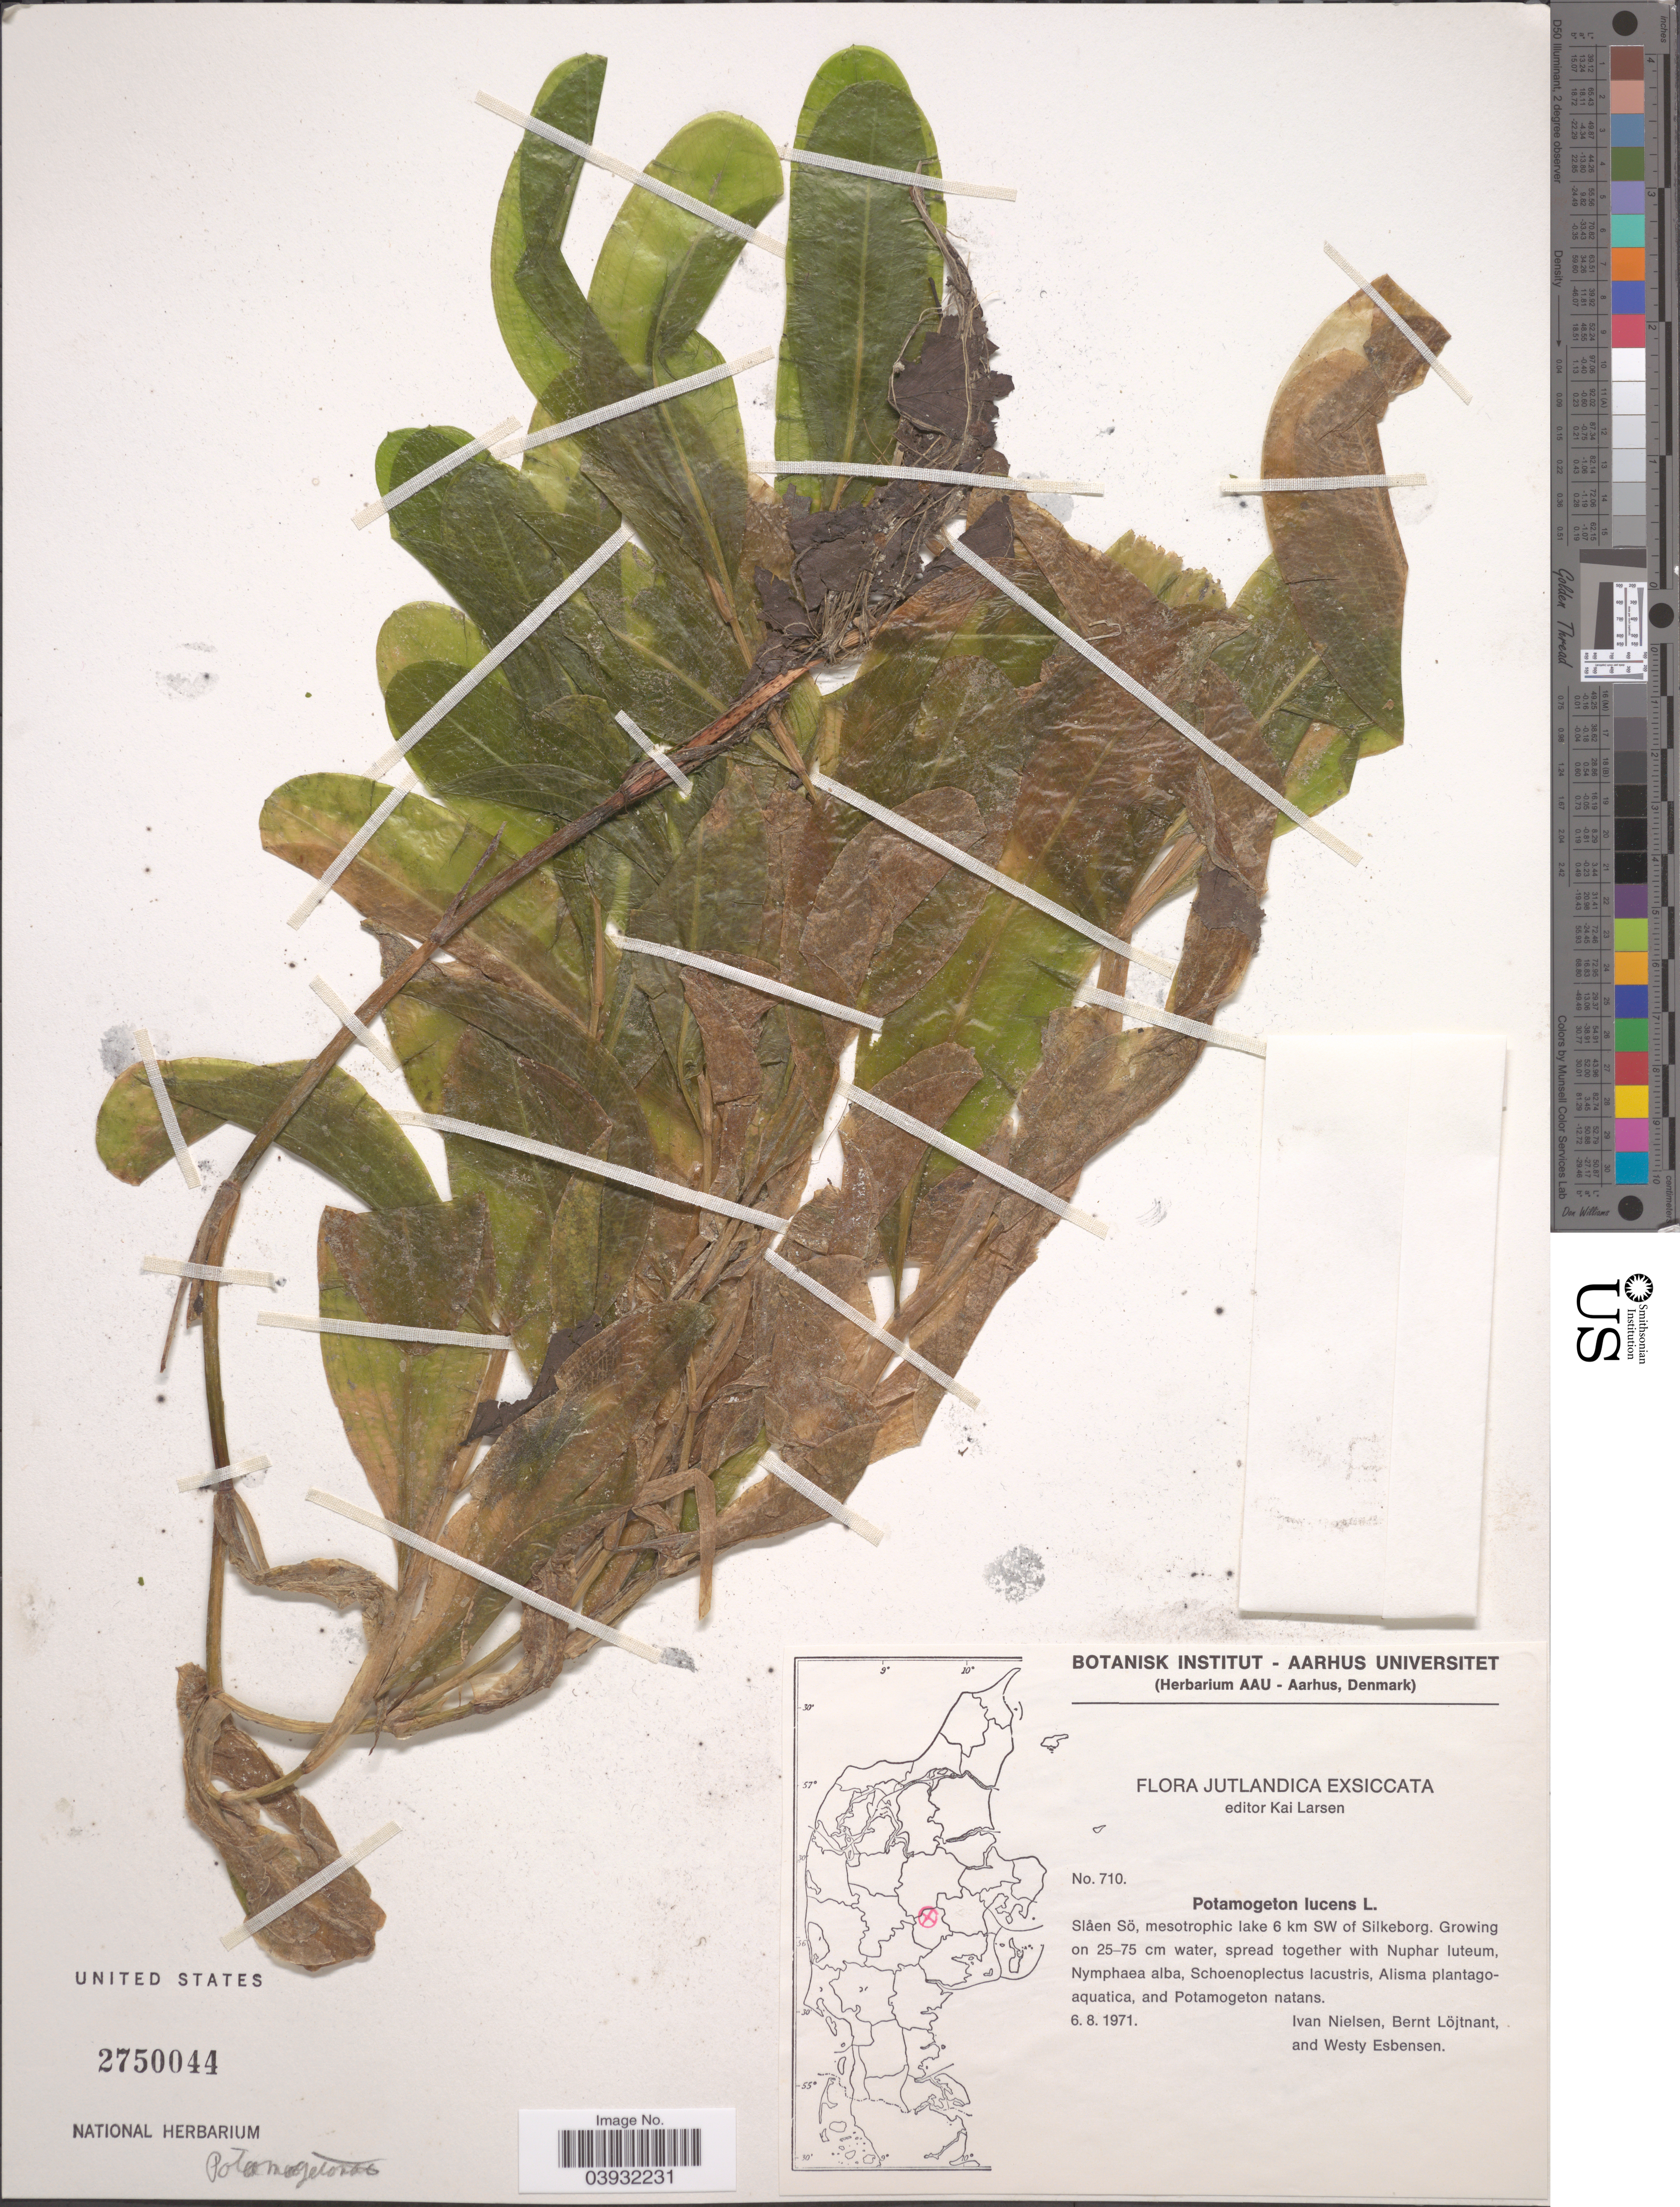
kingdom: Plantae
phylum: Tracheophyta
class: Liliopsida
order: Alismatales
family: Potamogetonaceae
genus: Potamogeton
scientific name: Potamogeton lucens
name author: L.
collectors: I. C. Nielsen, B. Löjtnant & W. Esbensen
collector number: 710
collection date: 1971-08-06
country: Denmark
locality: Jutlandica. Slåen Sö, mesotrophic lake 6 km SW of Silkeborg.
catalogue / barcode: US 2750044